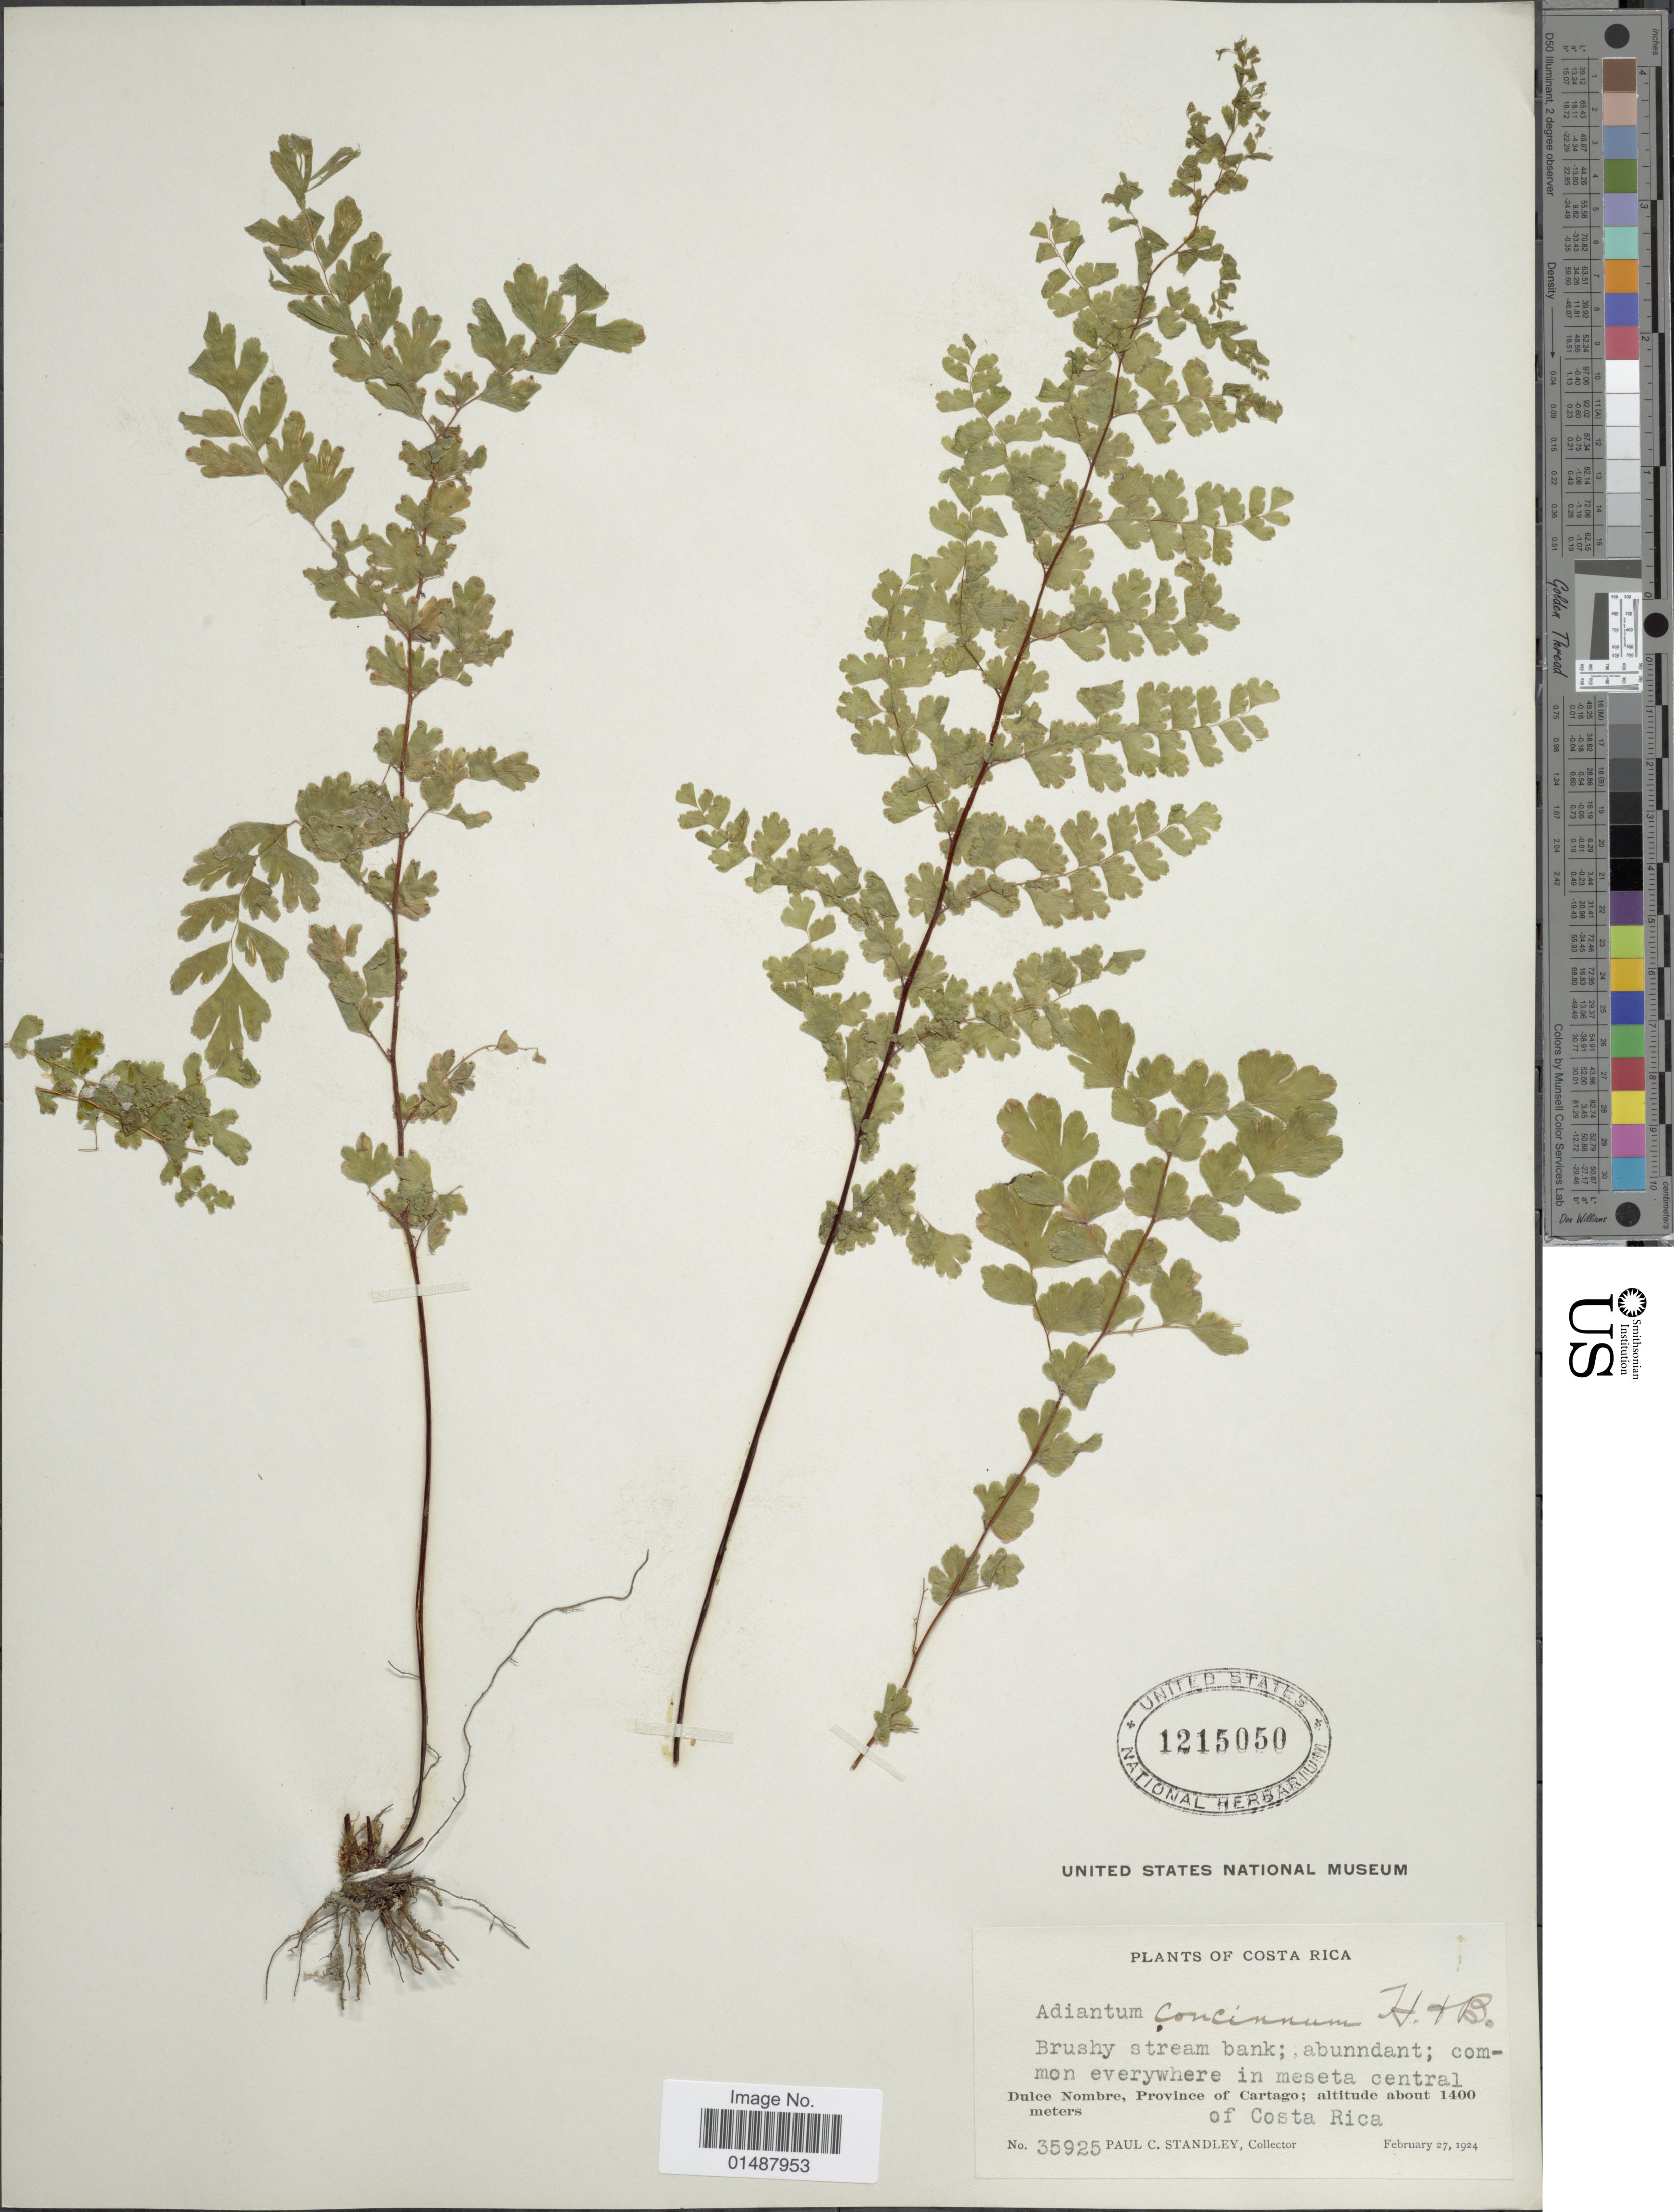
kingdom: Plantae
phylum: Tracheophyta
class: Polypodiopsida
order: Polypodiales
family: Pteridaceae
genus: Adiantum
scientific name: Adiantum concinnum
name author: Humb. & Bonpl. ex Willd.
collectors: P. C. Standley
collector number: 35925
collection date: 1924-02-27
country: Costa Rica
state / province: Cartago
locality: Dulce Nombre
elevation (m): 1400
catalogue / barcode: US 1215050